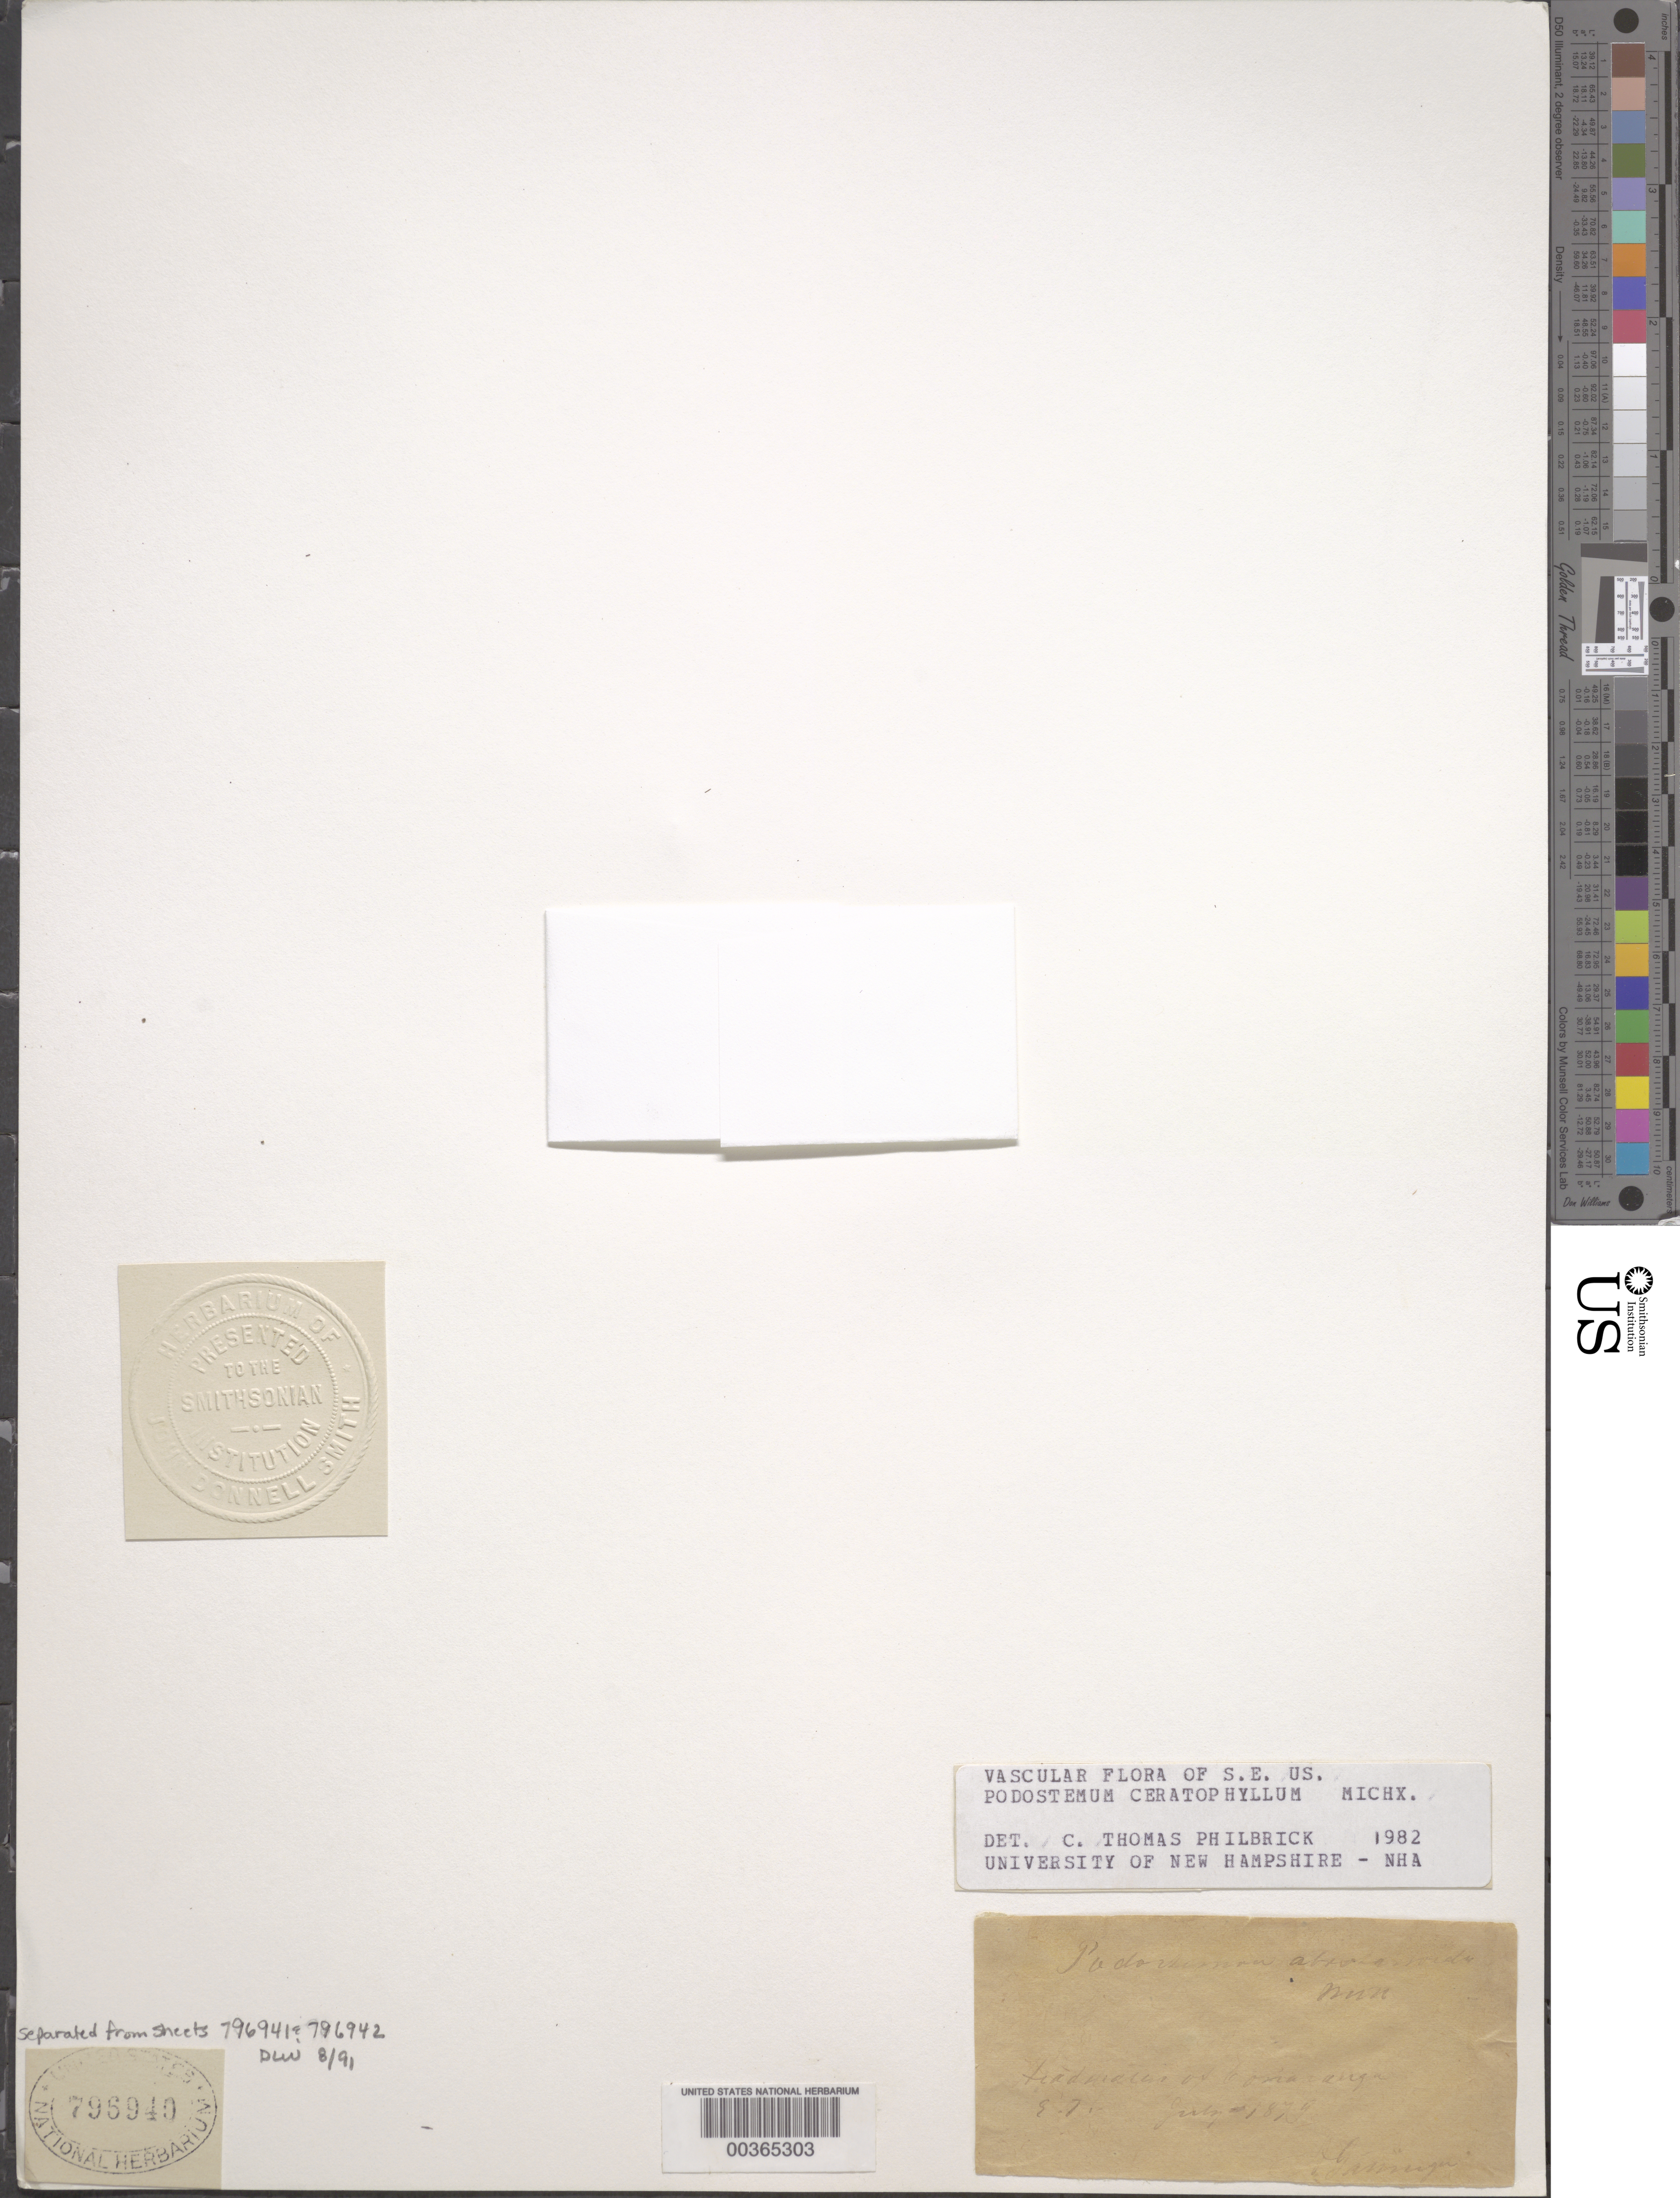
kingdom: Plantae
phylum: Tracheophyta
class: Magnoliopsida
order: Malpighiales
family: Podostemaceae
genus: Podostemum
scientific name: Podostemum ceratophylllum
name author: Michx.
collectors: A. Gattinger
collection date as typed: Jul 1879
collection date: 1879-07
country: United States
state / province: Tennessee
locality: Mts. of eastern tenn., headwaters of conasauga river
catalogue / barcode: US 796940